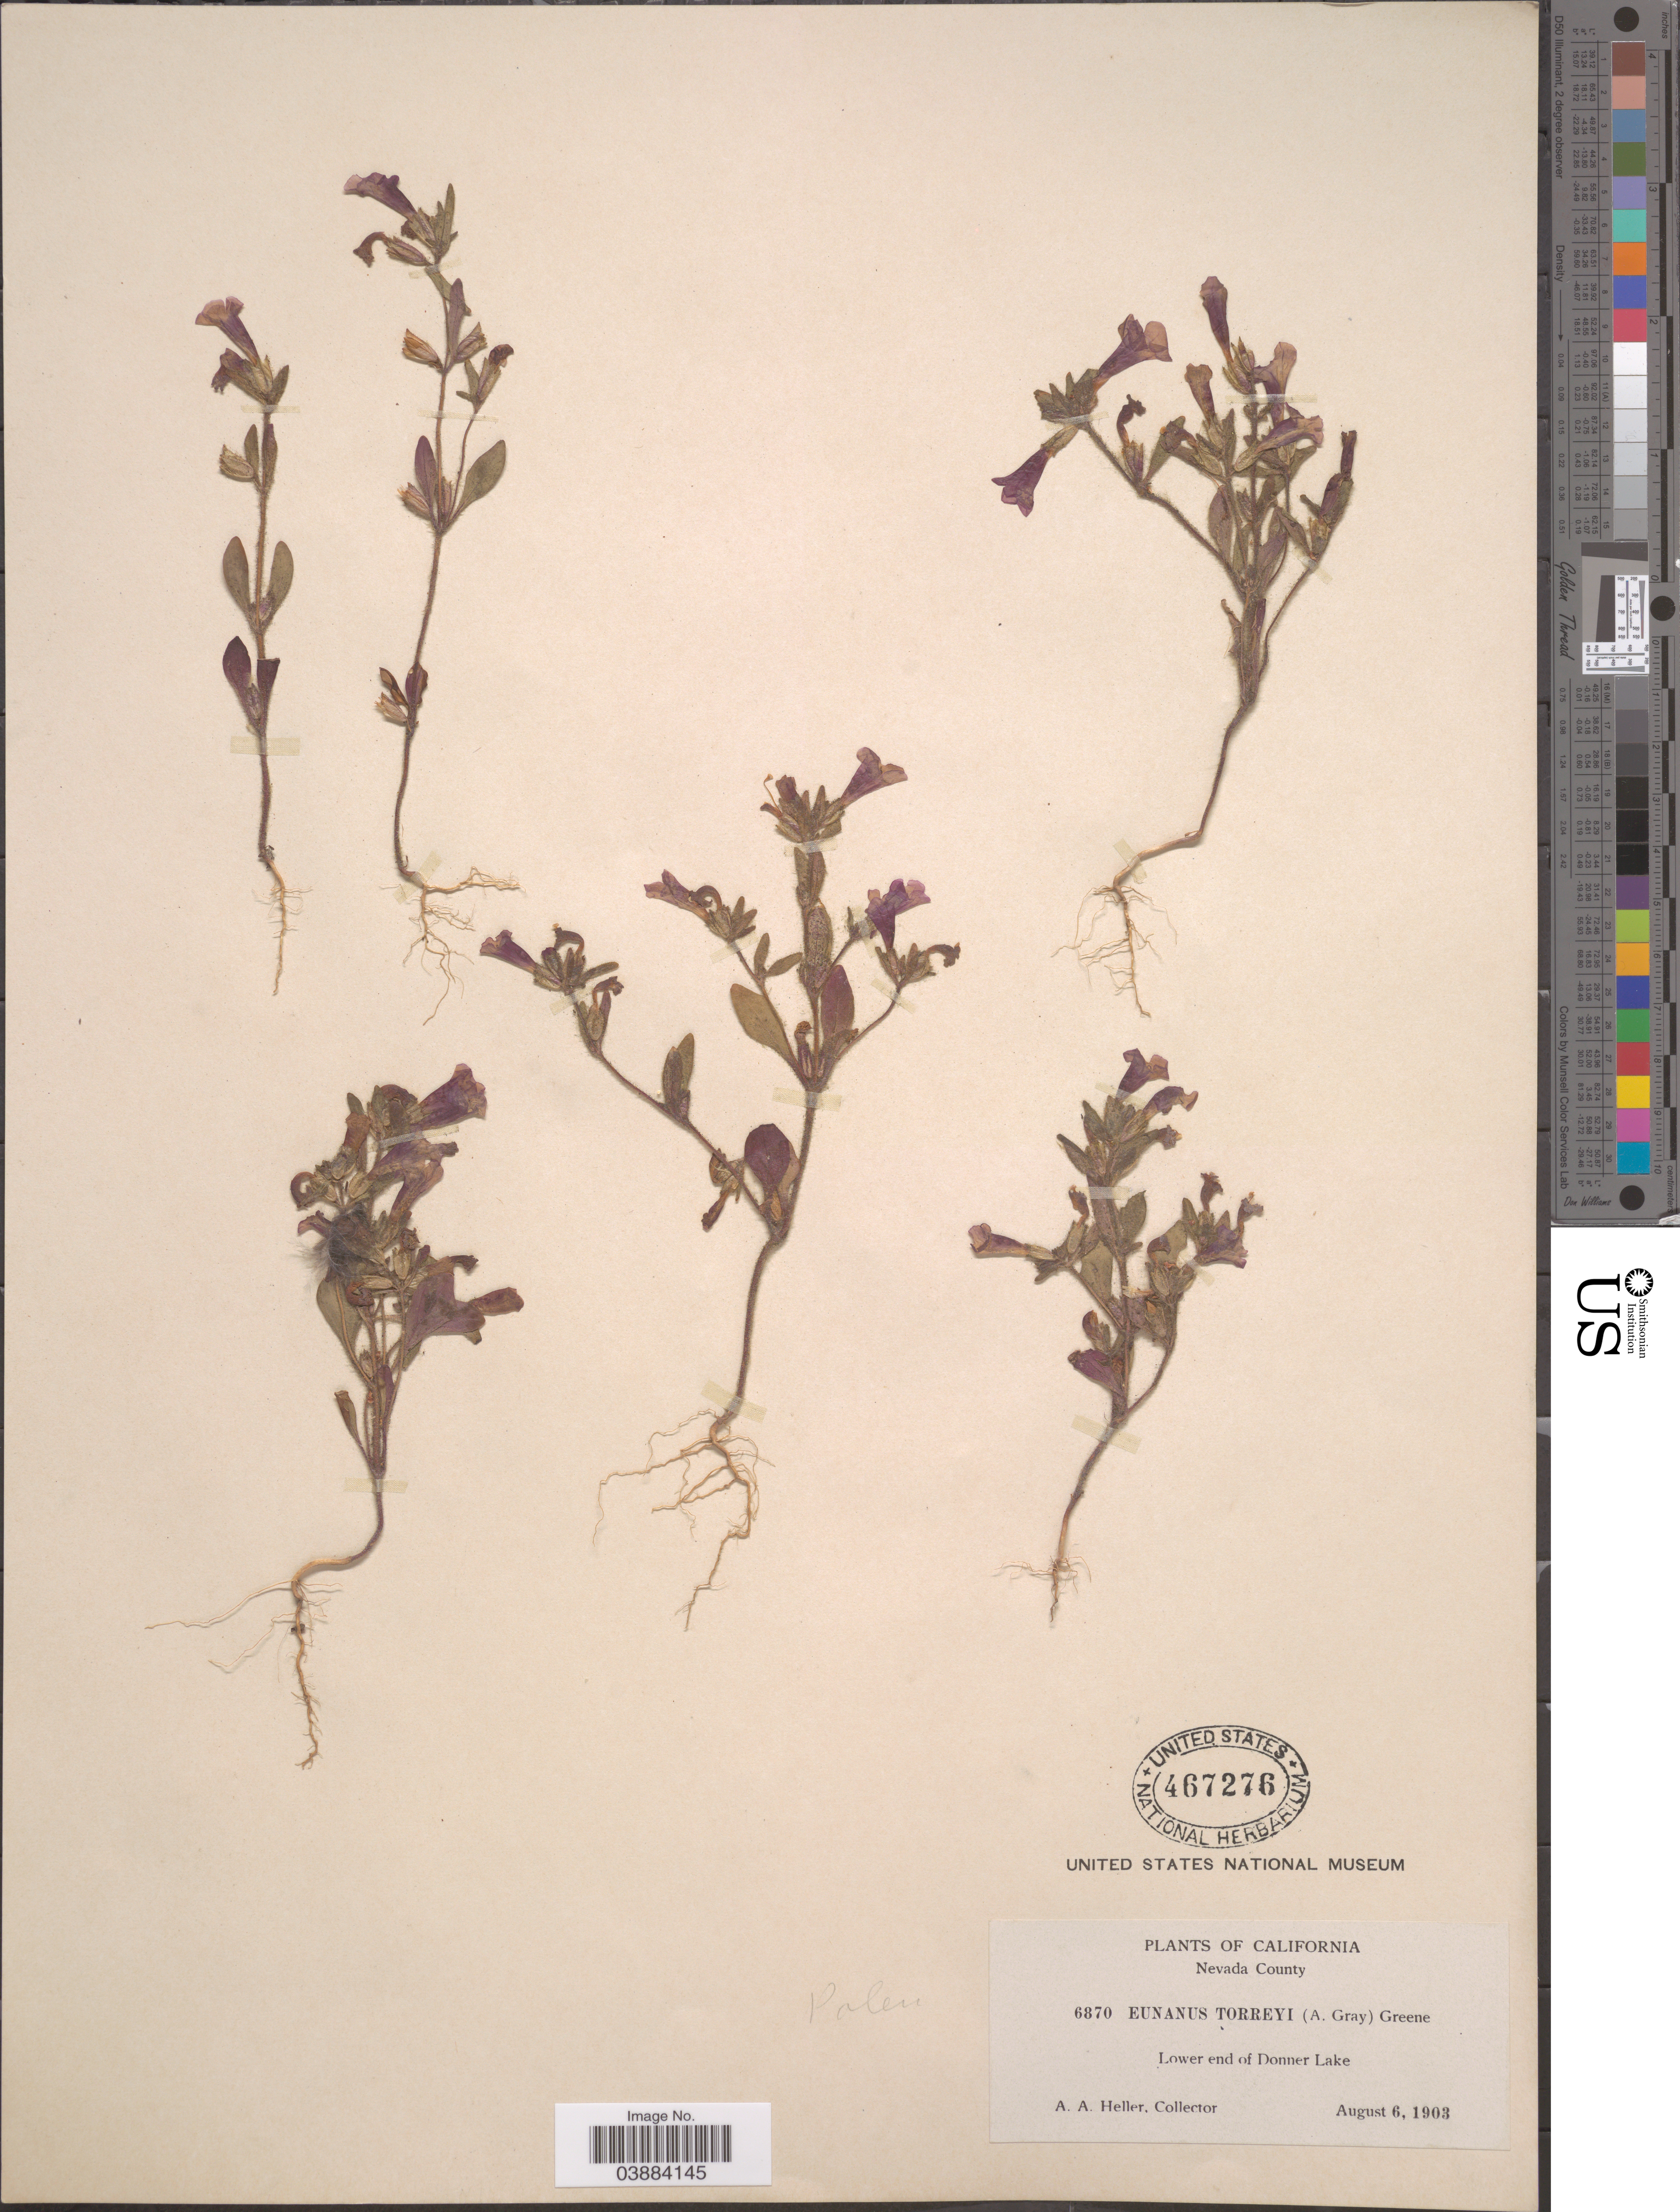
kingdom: Plantae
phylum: Tracheophyta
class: Magnoliopsida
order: Lamiales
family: Phrymaceae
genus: Eunanus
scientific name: Eunanus torreyi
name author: (A. Gray) Greene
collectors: A. A. Heller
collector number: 6870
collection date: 1903-08-06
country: United States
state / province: California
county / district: Nevada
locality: Nevada County. Lower end of Donner Lake.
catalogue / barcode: US 467276